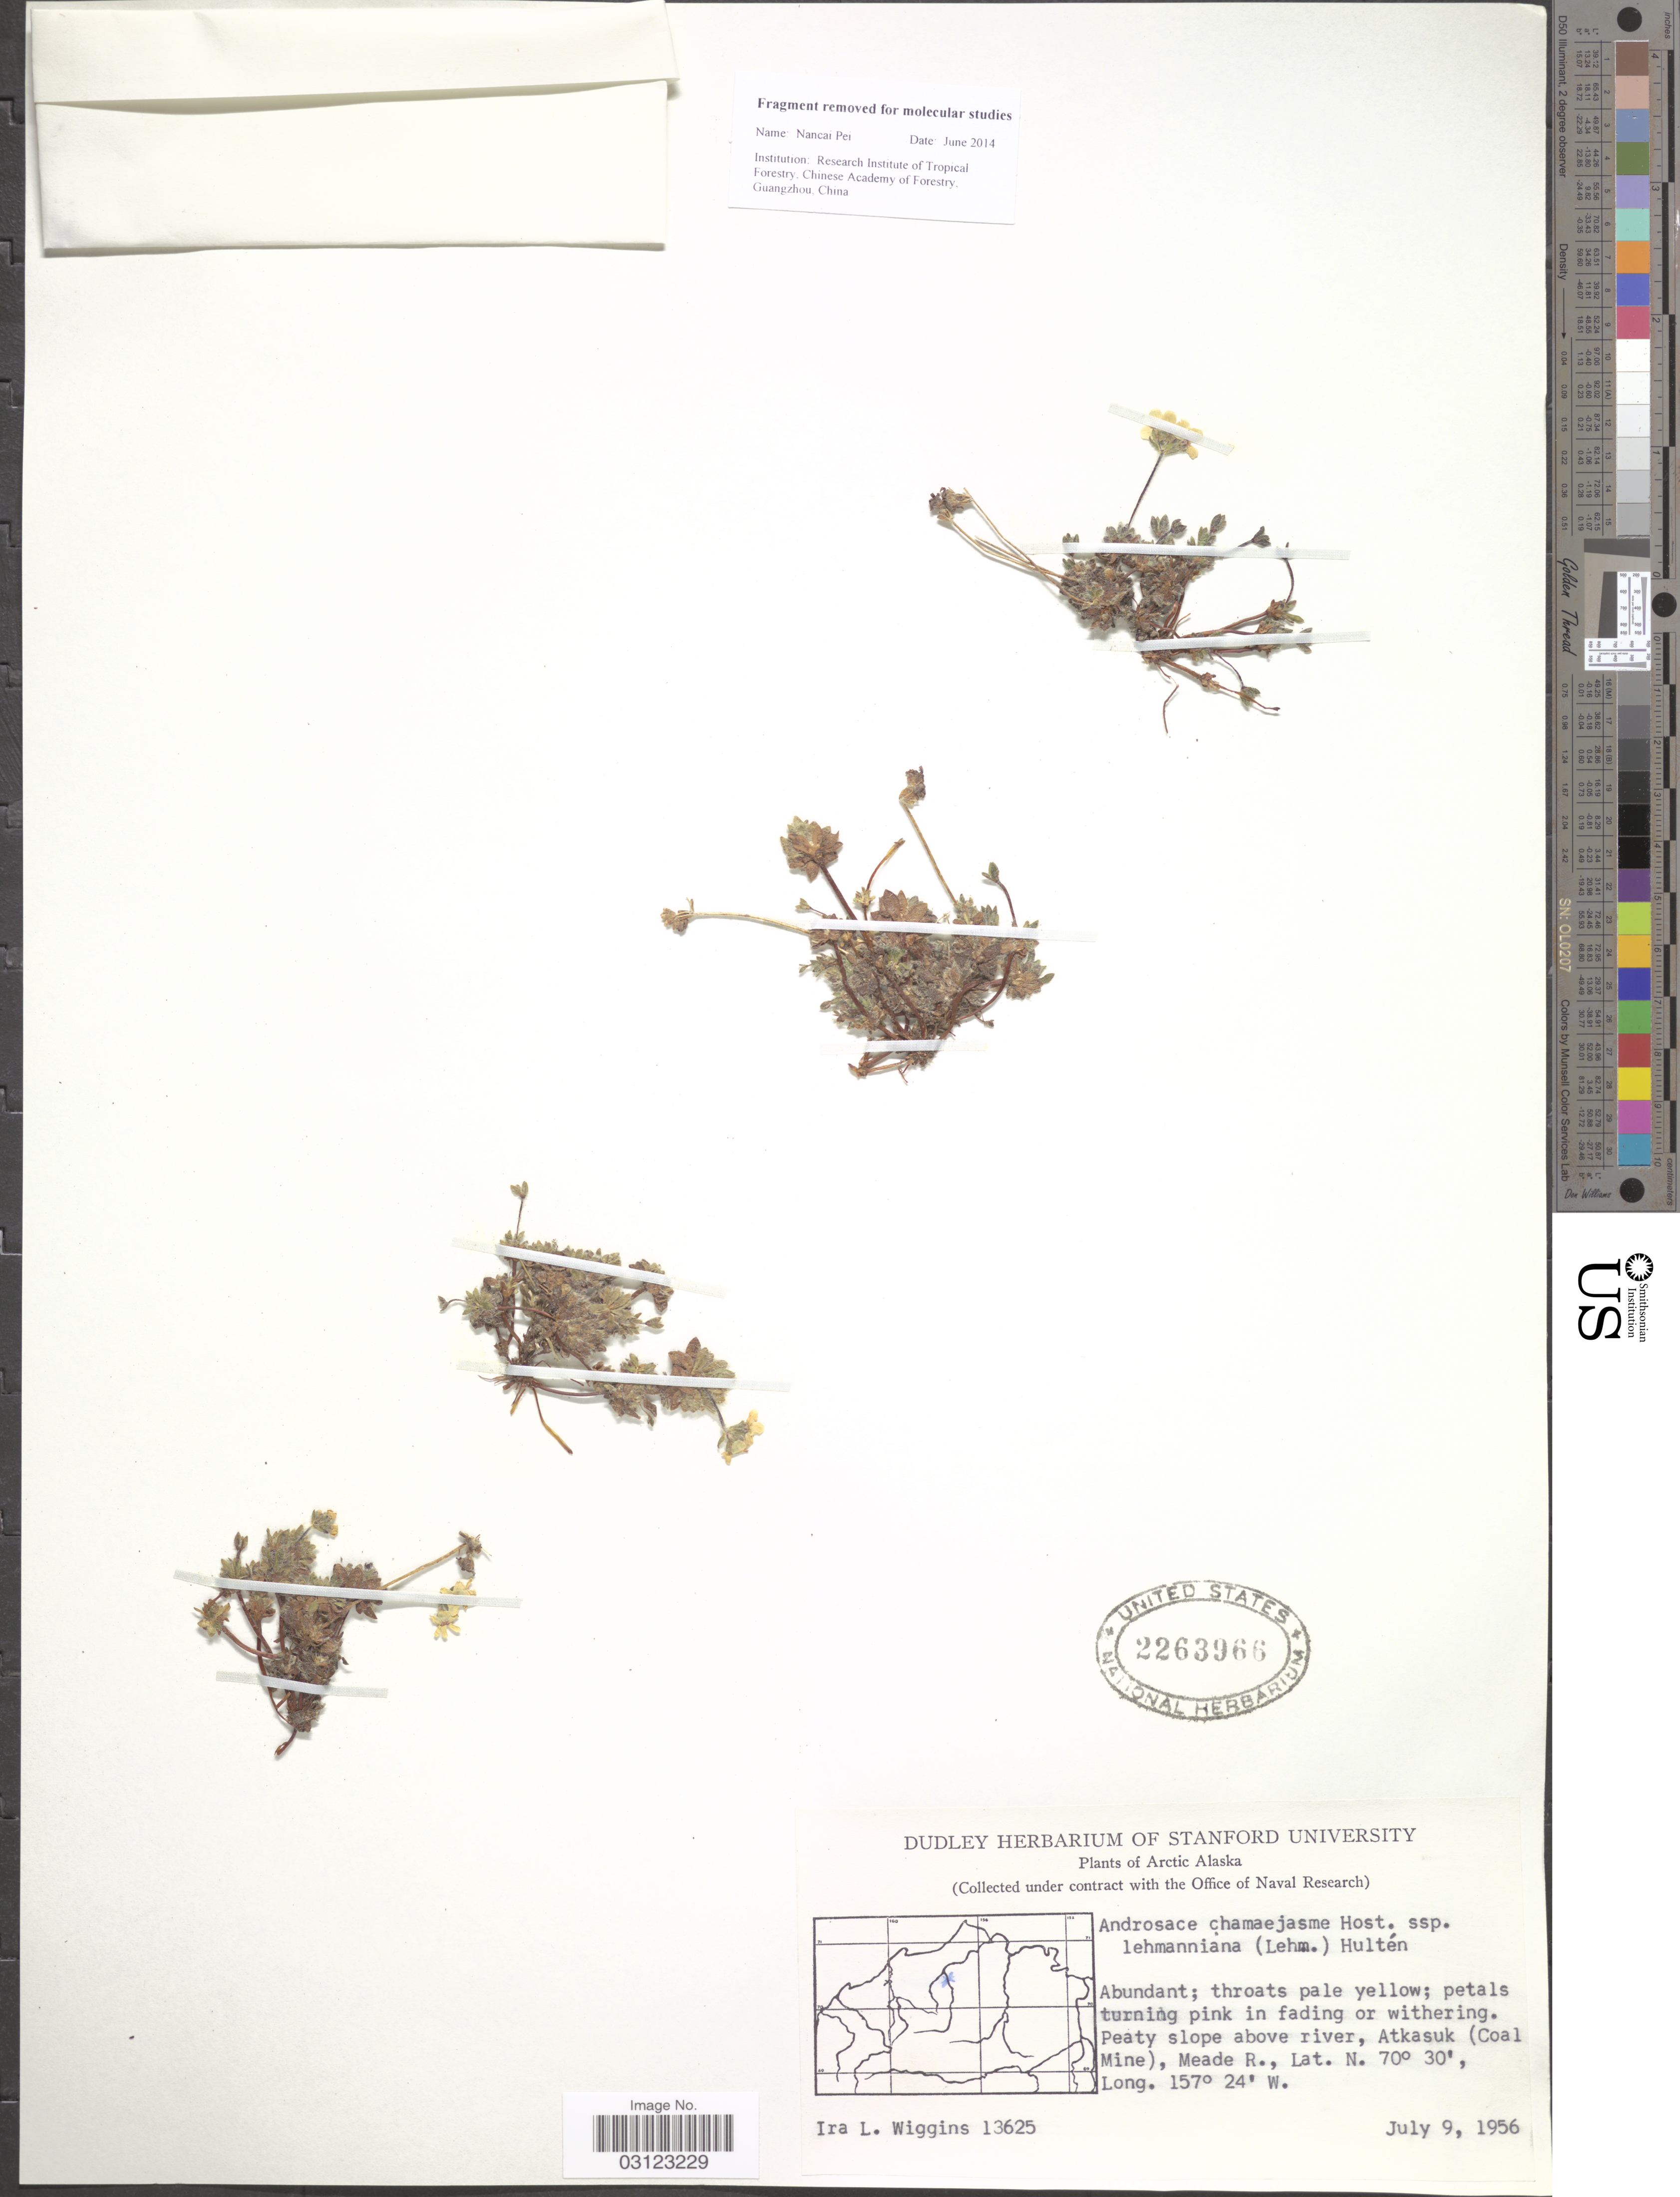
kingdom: Plantae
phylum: Tracheophyta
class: Magnoliopsida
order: Ericales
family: Primulaceae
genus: Androsace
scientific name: Androsace chamaejasme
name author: Wulfen ex Host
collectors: I. L. Wiggins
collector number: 13625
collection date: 1956-07-09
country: United States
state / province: Alaska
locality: Arctic Alaska. Peaty slope above river, Atkasuk (Coal Mine), Meade R.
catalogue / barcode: US 2263966